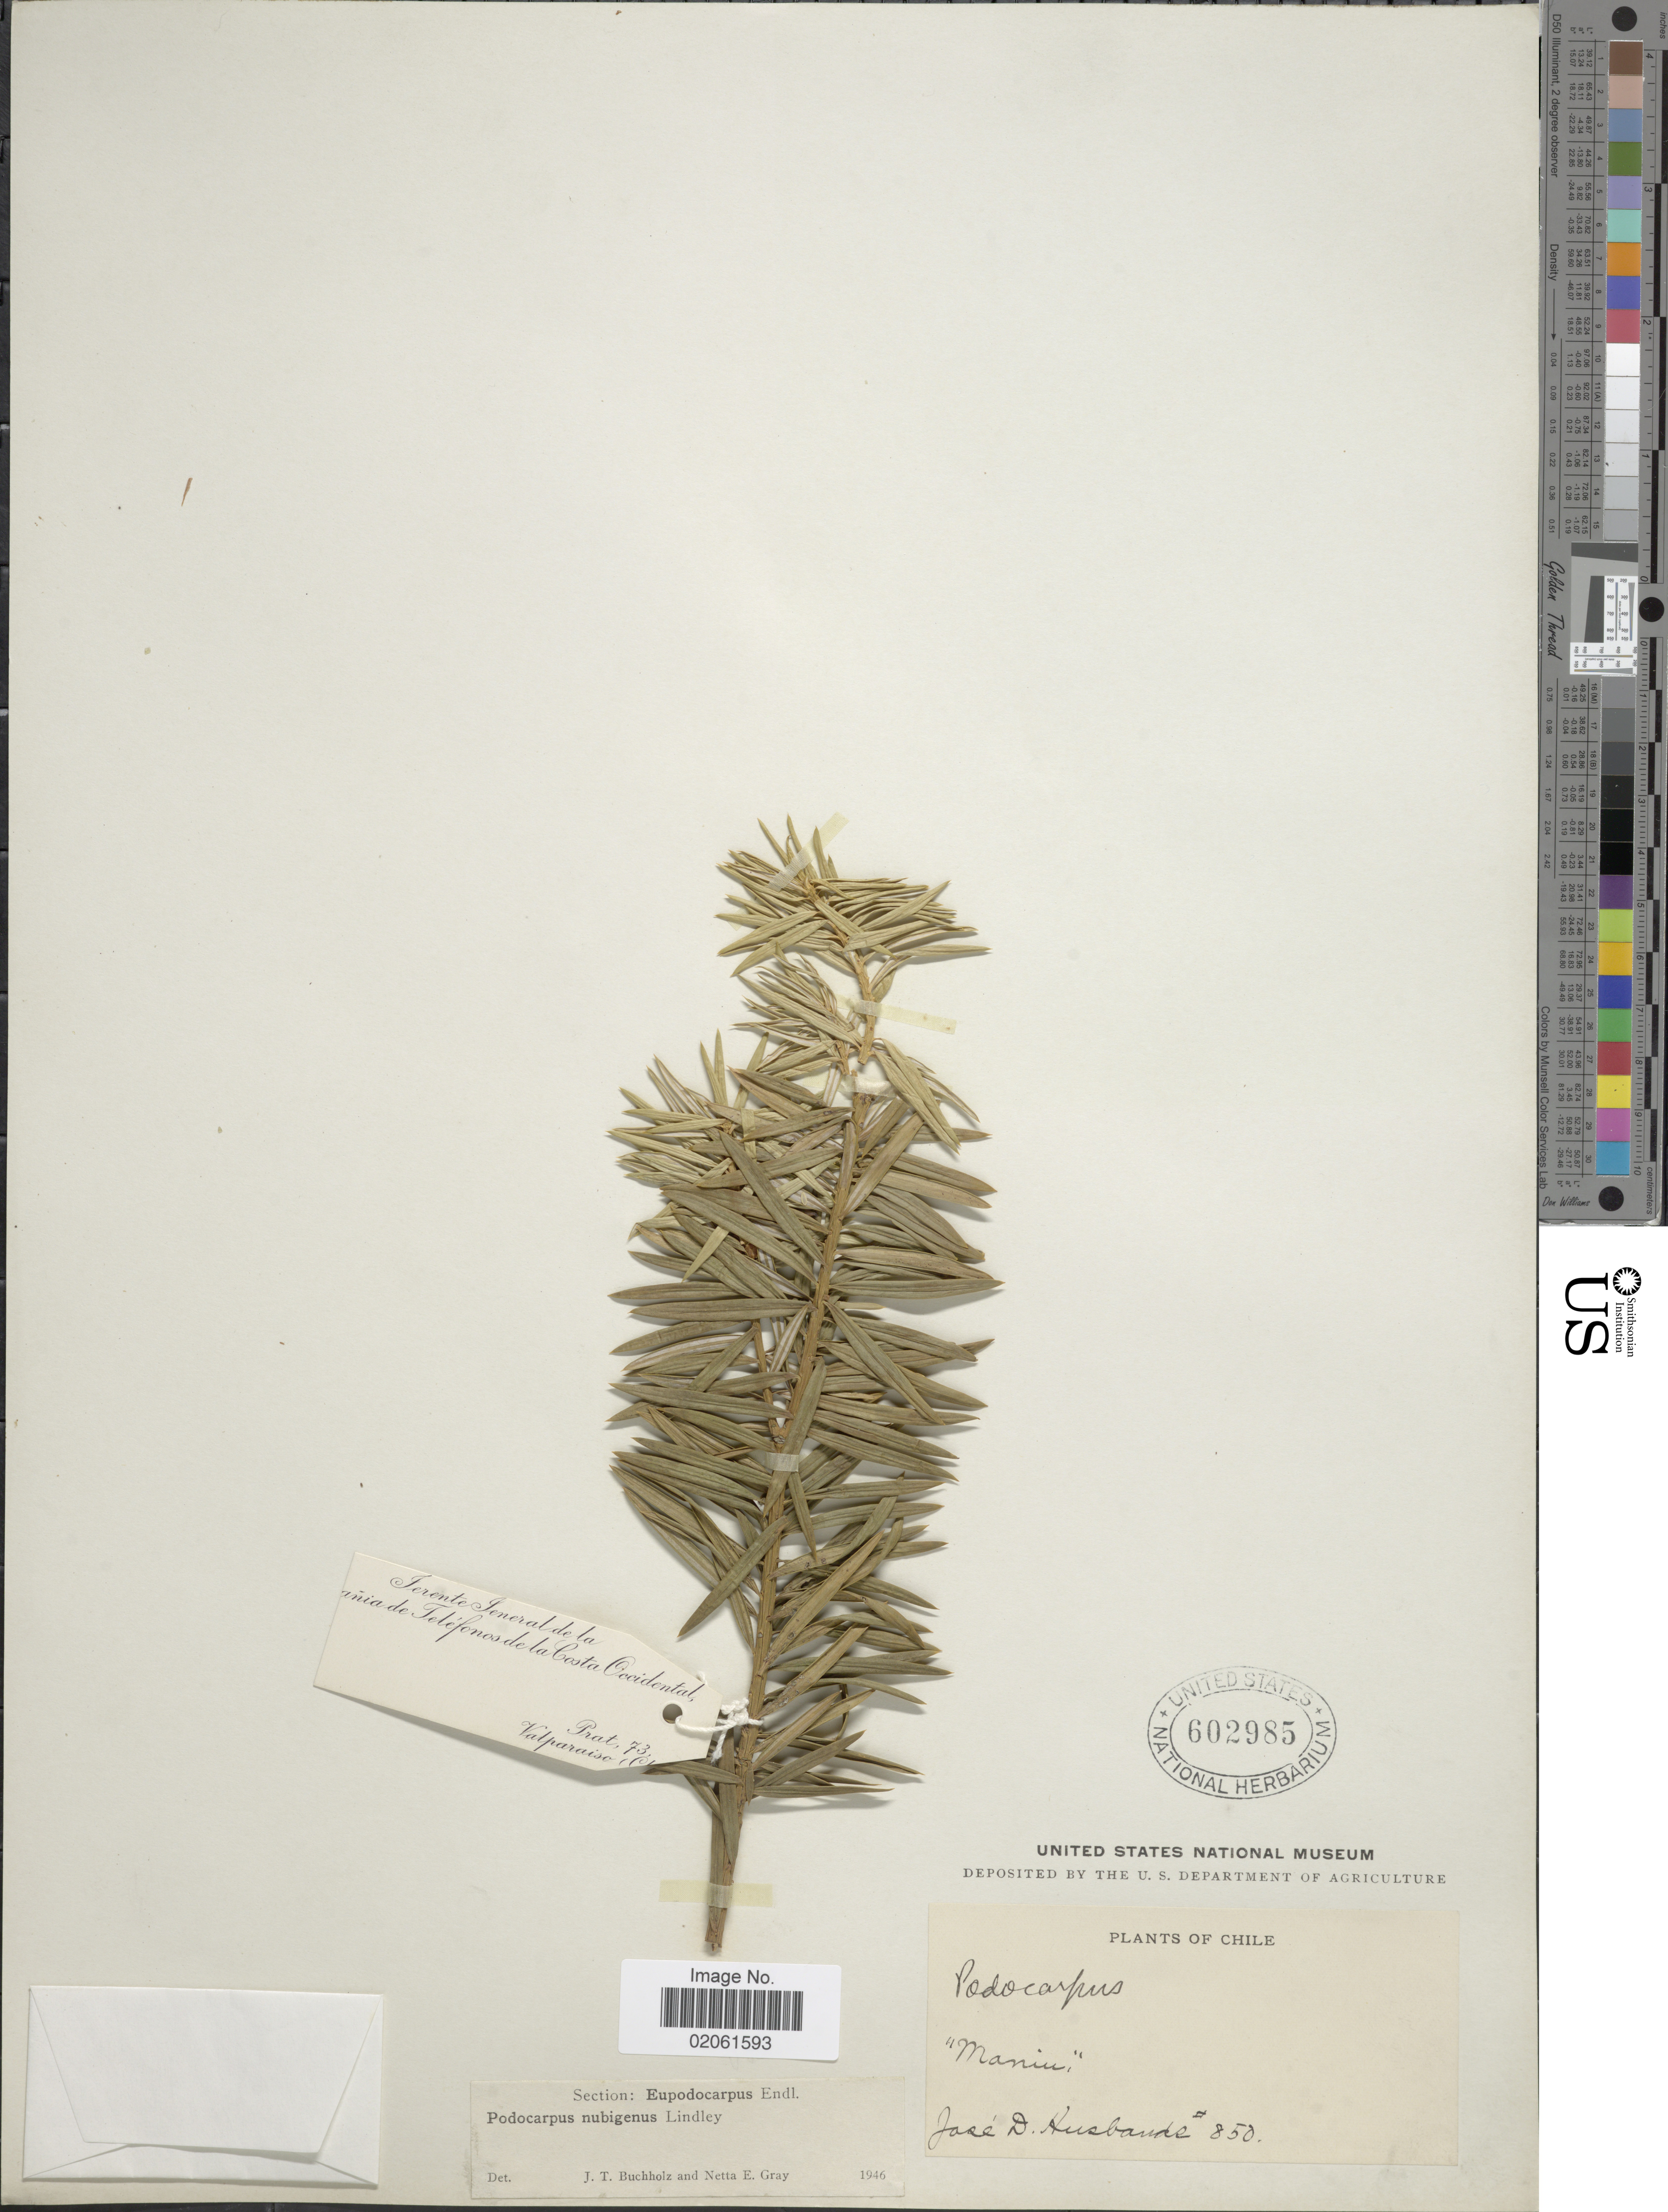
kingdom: Plantae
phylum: Tracheophyta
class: Pinopsida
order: Pinales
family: Podocarpaceae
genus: Podocarpus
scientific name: Podocarpus nubigenus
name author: Lindl.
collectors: J. Husbands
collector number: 850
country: Chile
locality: Chile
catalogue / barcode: US 602985